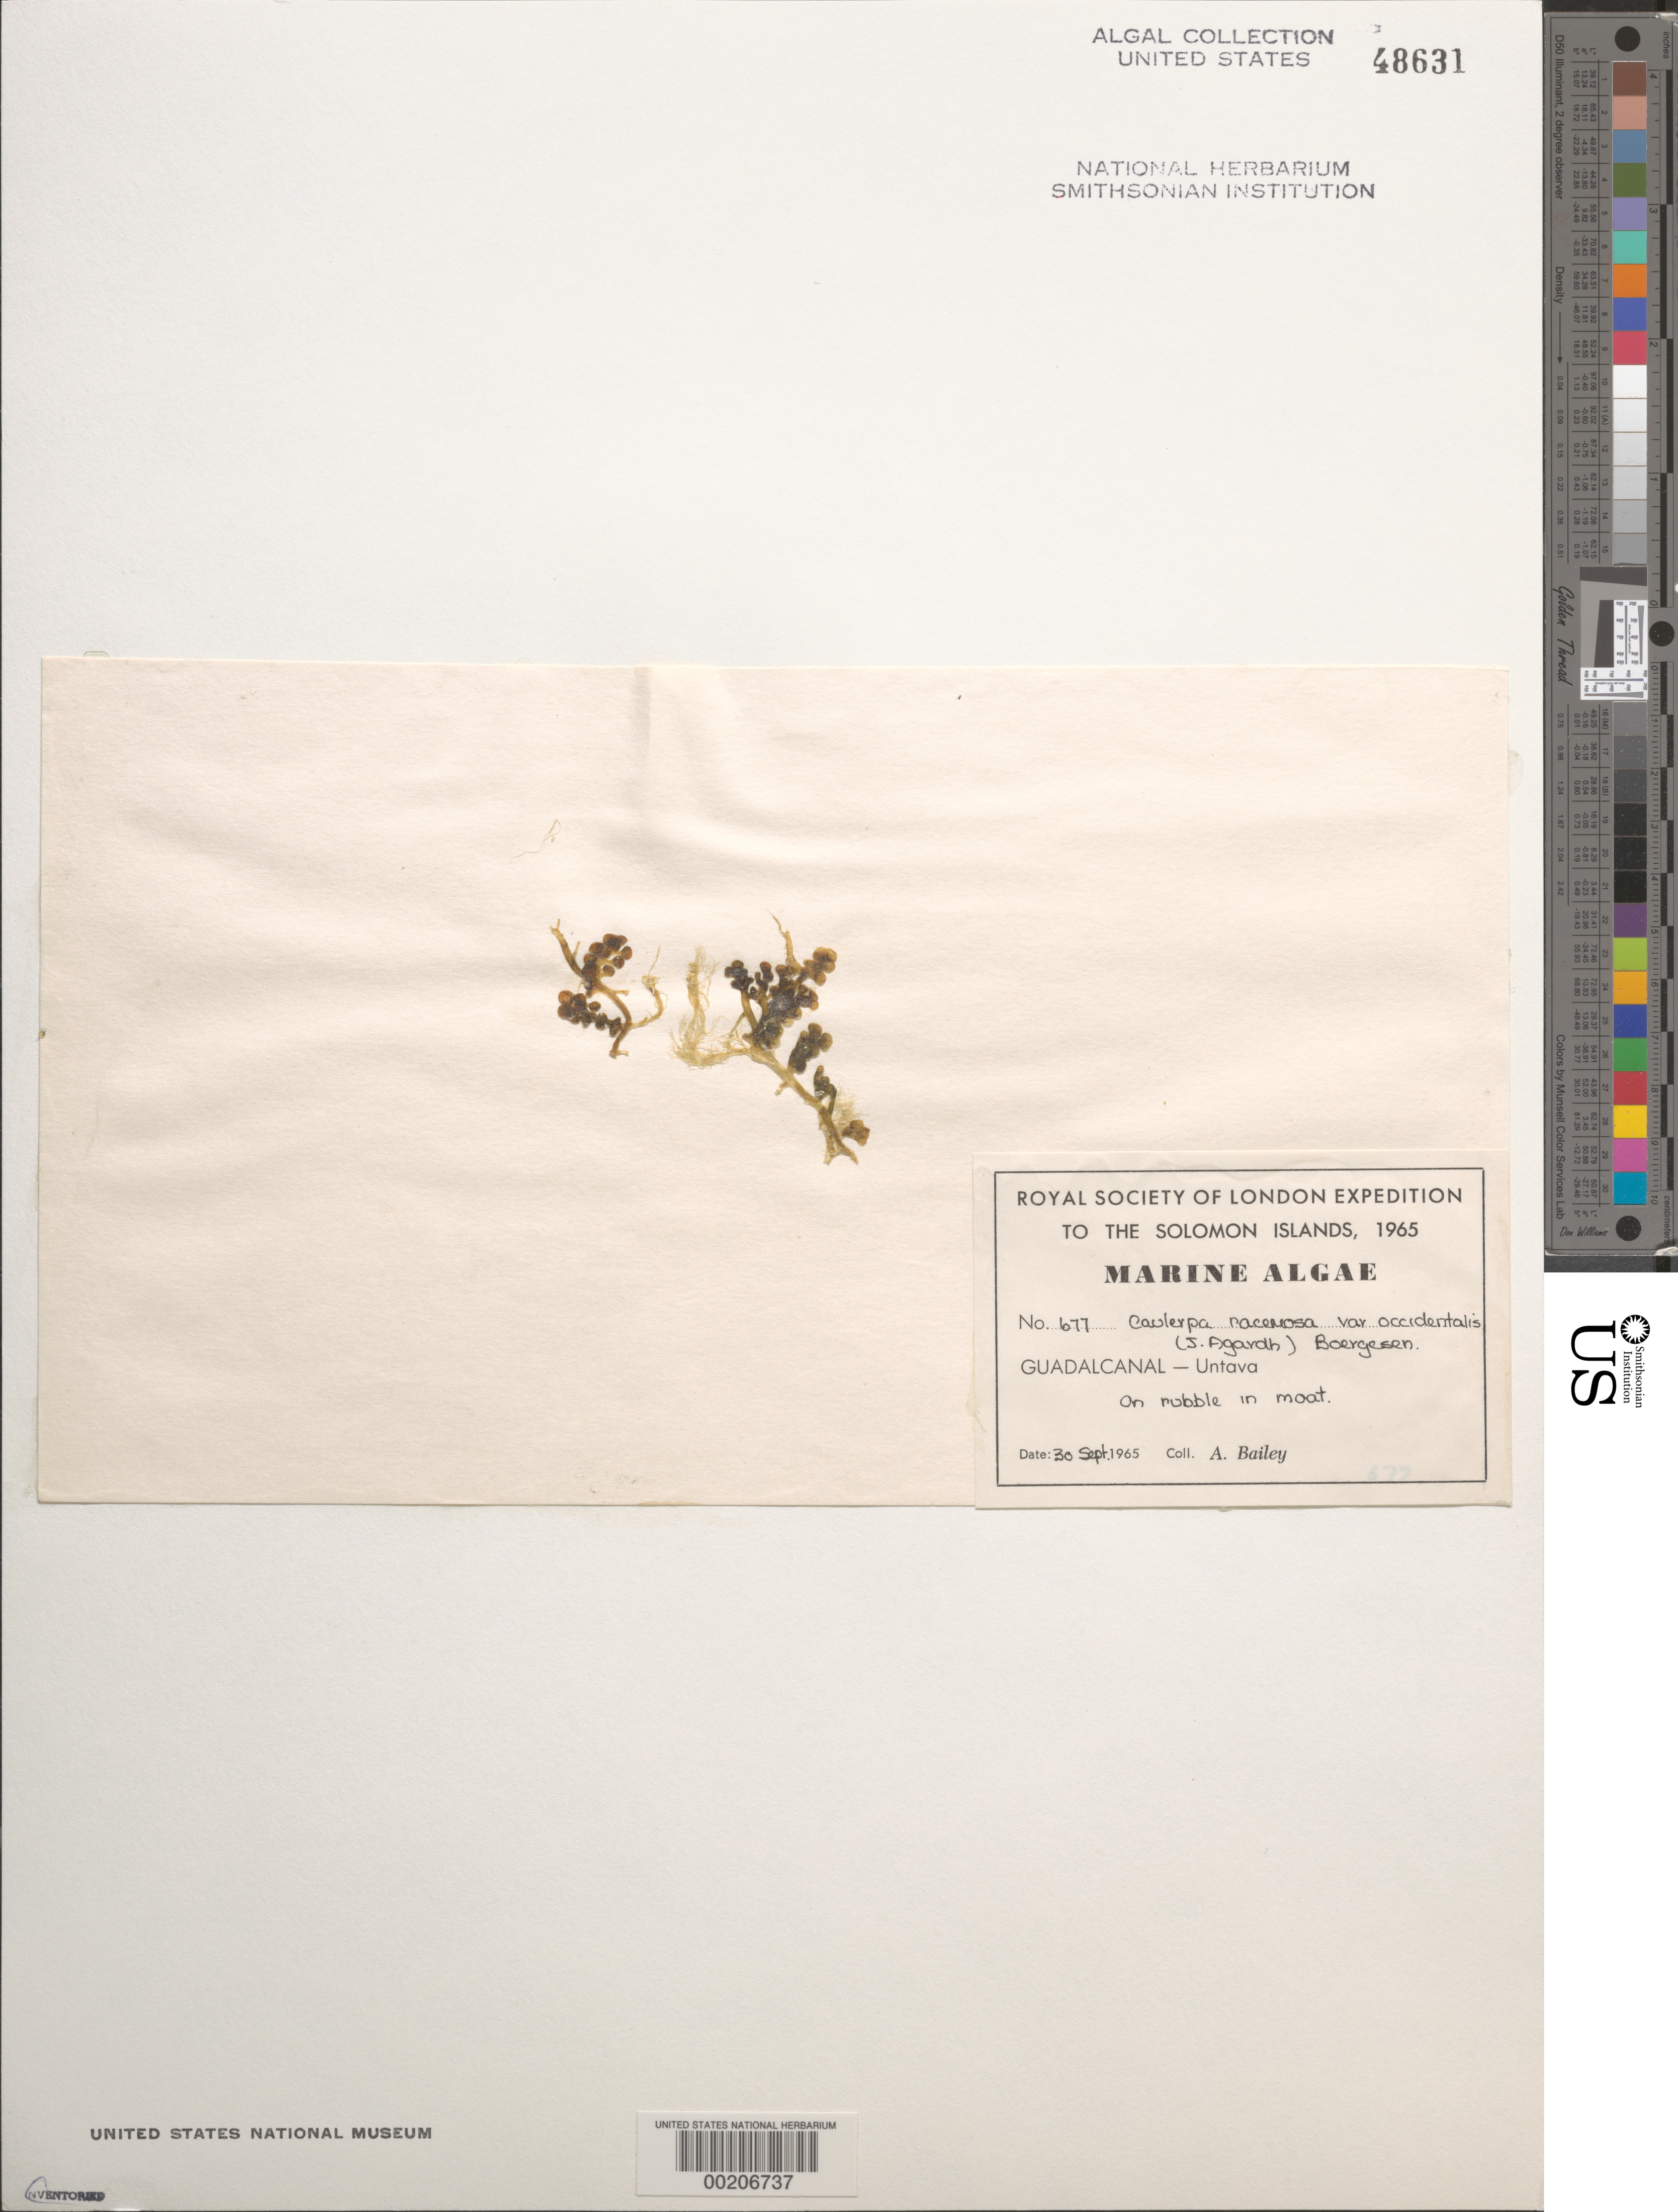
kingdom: Plantae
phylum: Chlorophyta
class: Ulvophyceae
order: Bryopsidales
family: Caulerpaceae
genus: Caulerpa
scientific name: Caulerpa racemosa var. occidentalis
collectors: A. Bailey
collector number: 677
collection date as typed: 30 Sep 1965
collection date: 1965-09-30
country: Solomon Islands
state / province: Guadalcanal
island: Guadalcanal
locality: Untava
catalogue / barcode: US 48631